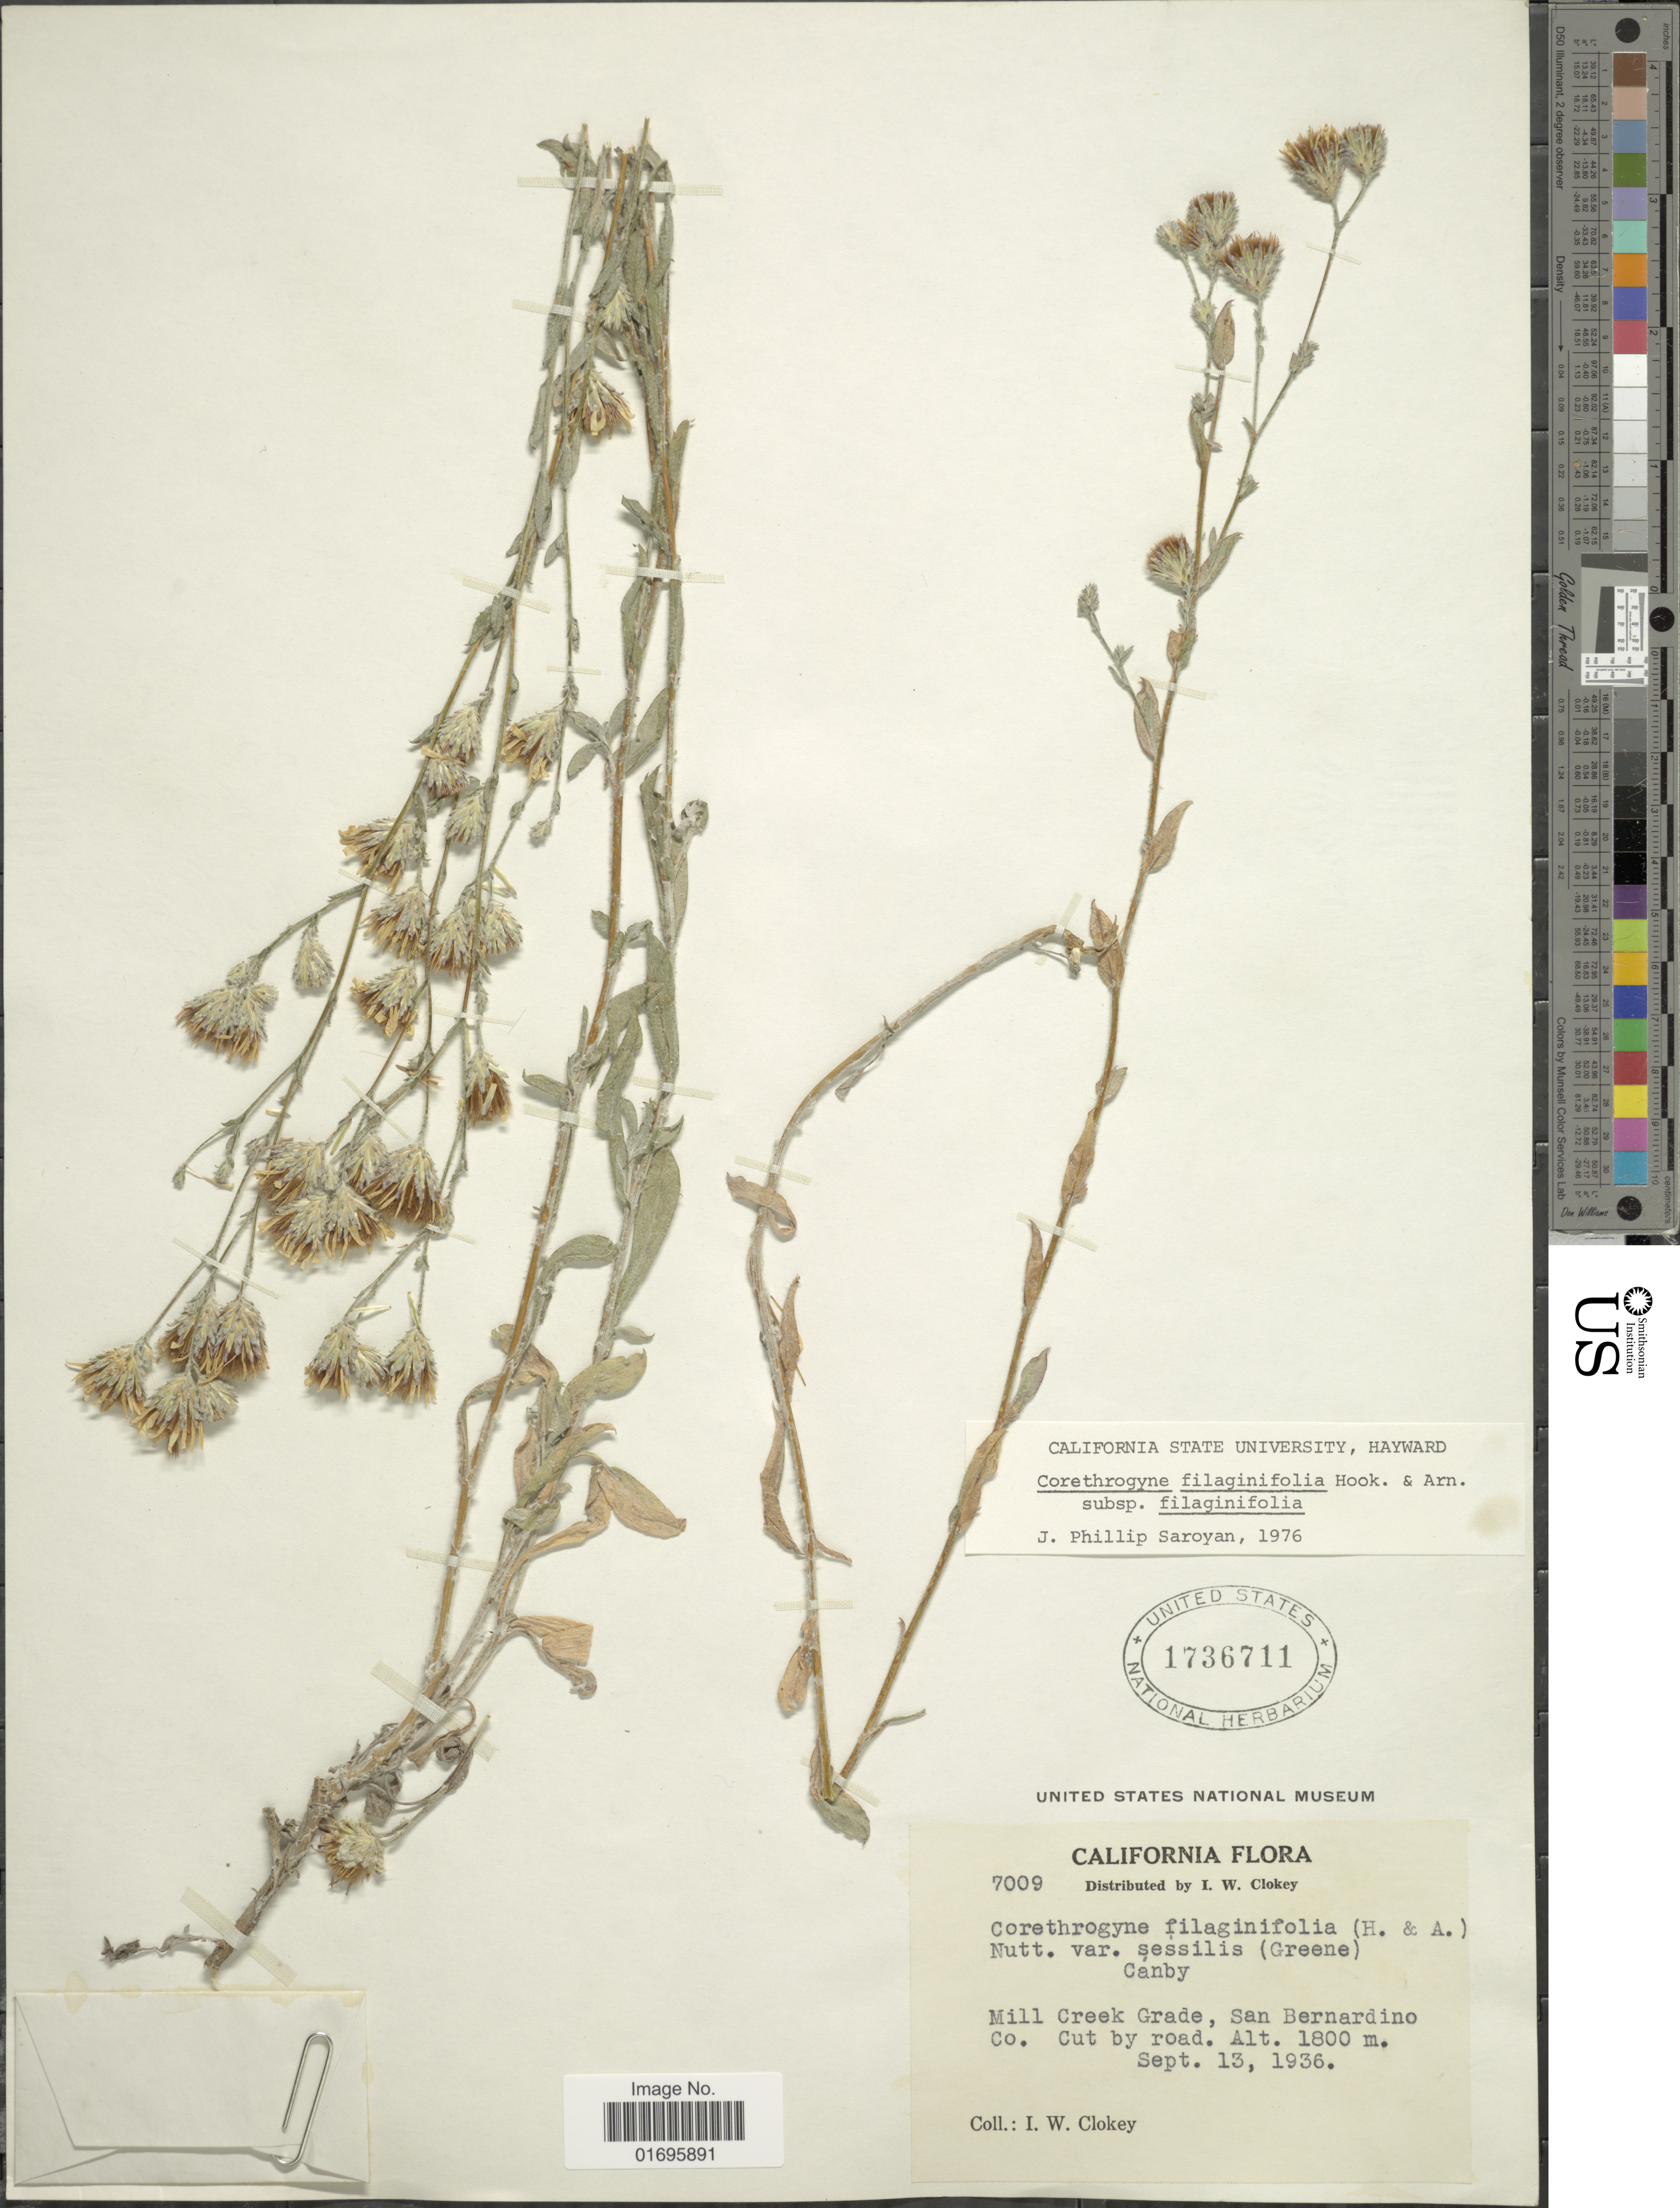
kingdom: Plantae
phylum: Tracheophyta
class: Magnoliopsida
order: Asterales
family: Asteraceae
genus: Corethrogyne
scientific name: Corethrogyne filaginifolia var. filaginifolia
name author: (Hook.) Nutt.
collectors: I. W. Clokey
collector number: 7009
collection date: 1936-09-13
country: United States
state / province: California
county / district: San Bernardino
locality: Mill Creek Grade, San Bernardino Co. Cut by road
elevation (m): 1800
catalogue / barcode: US 1736711